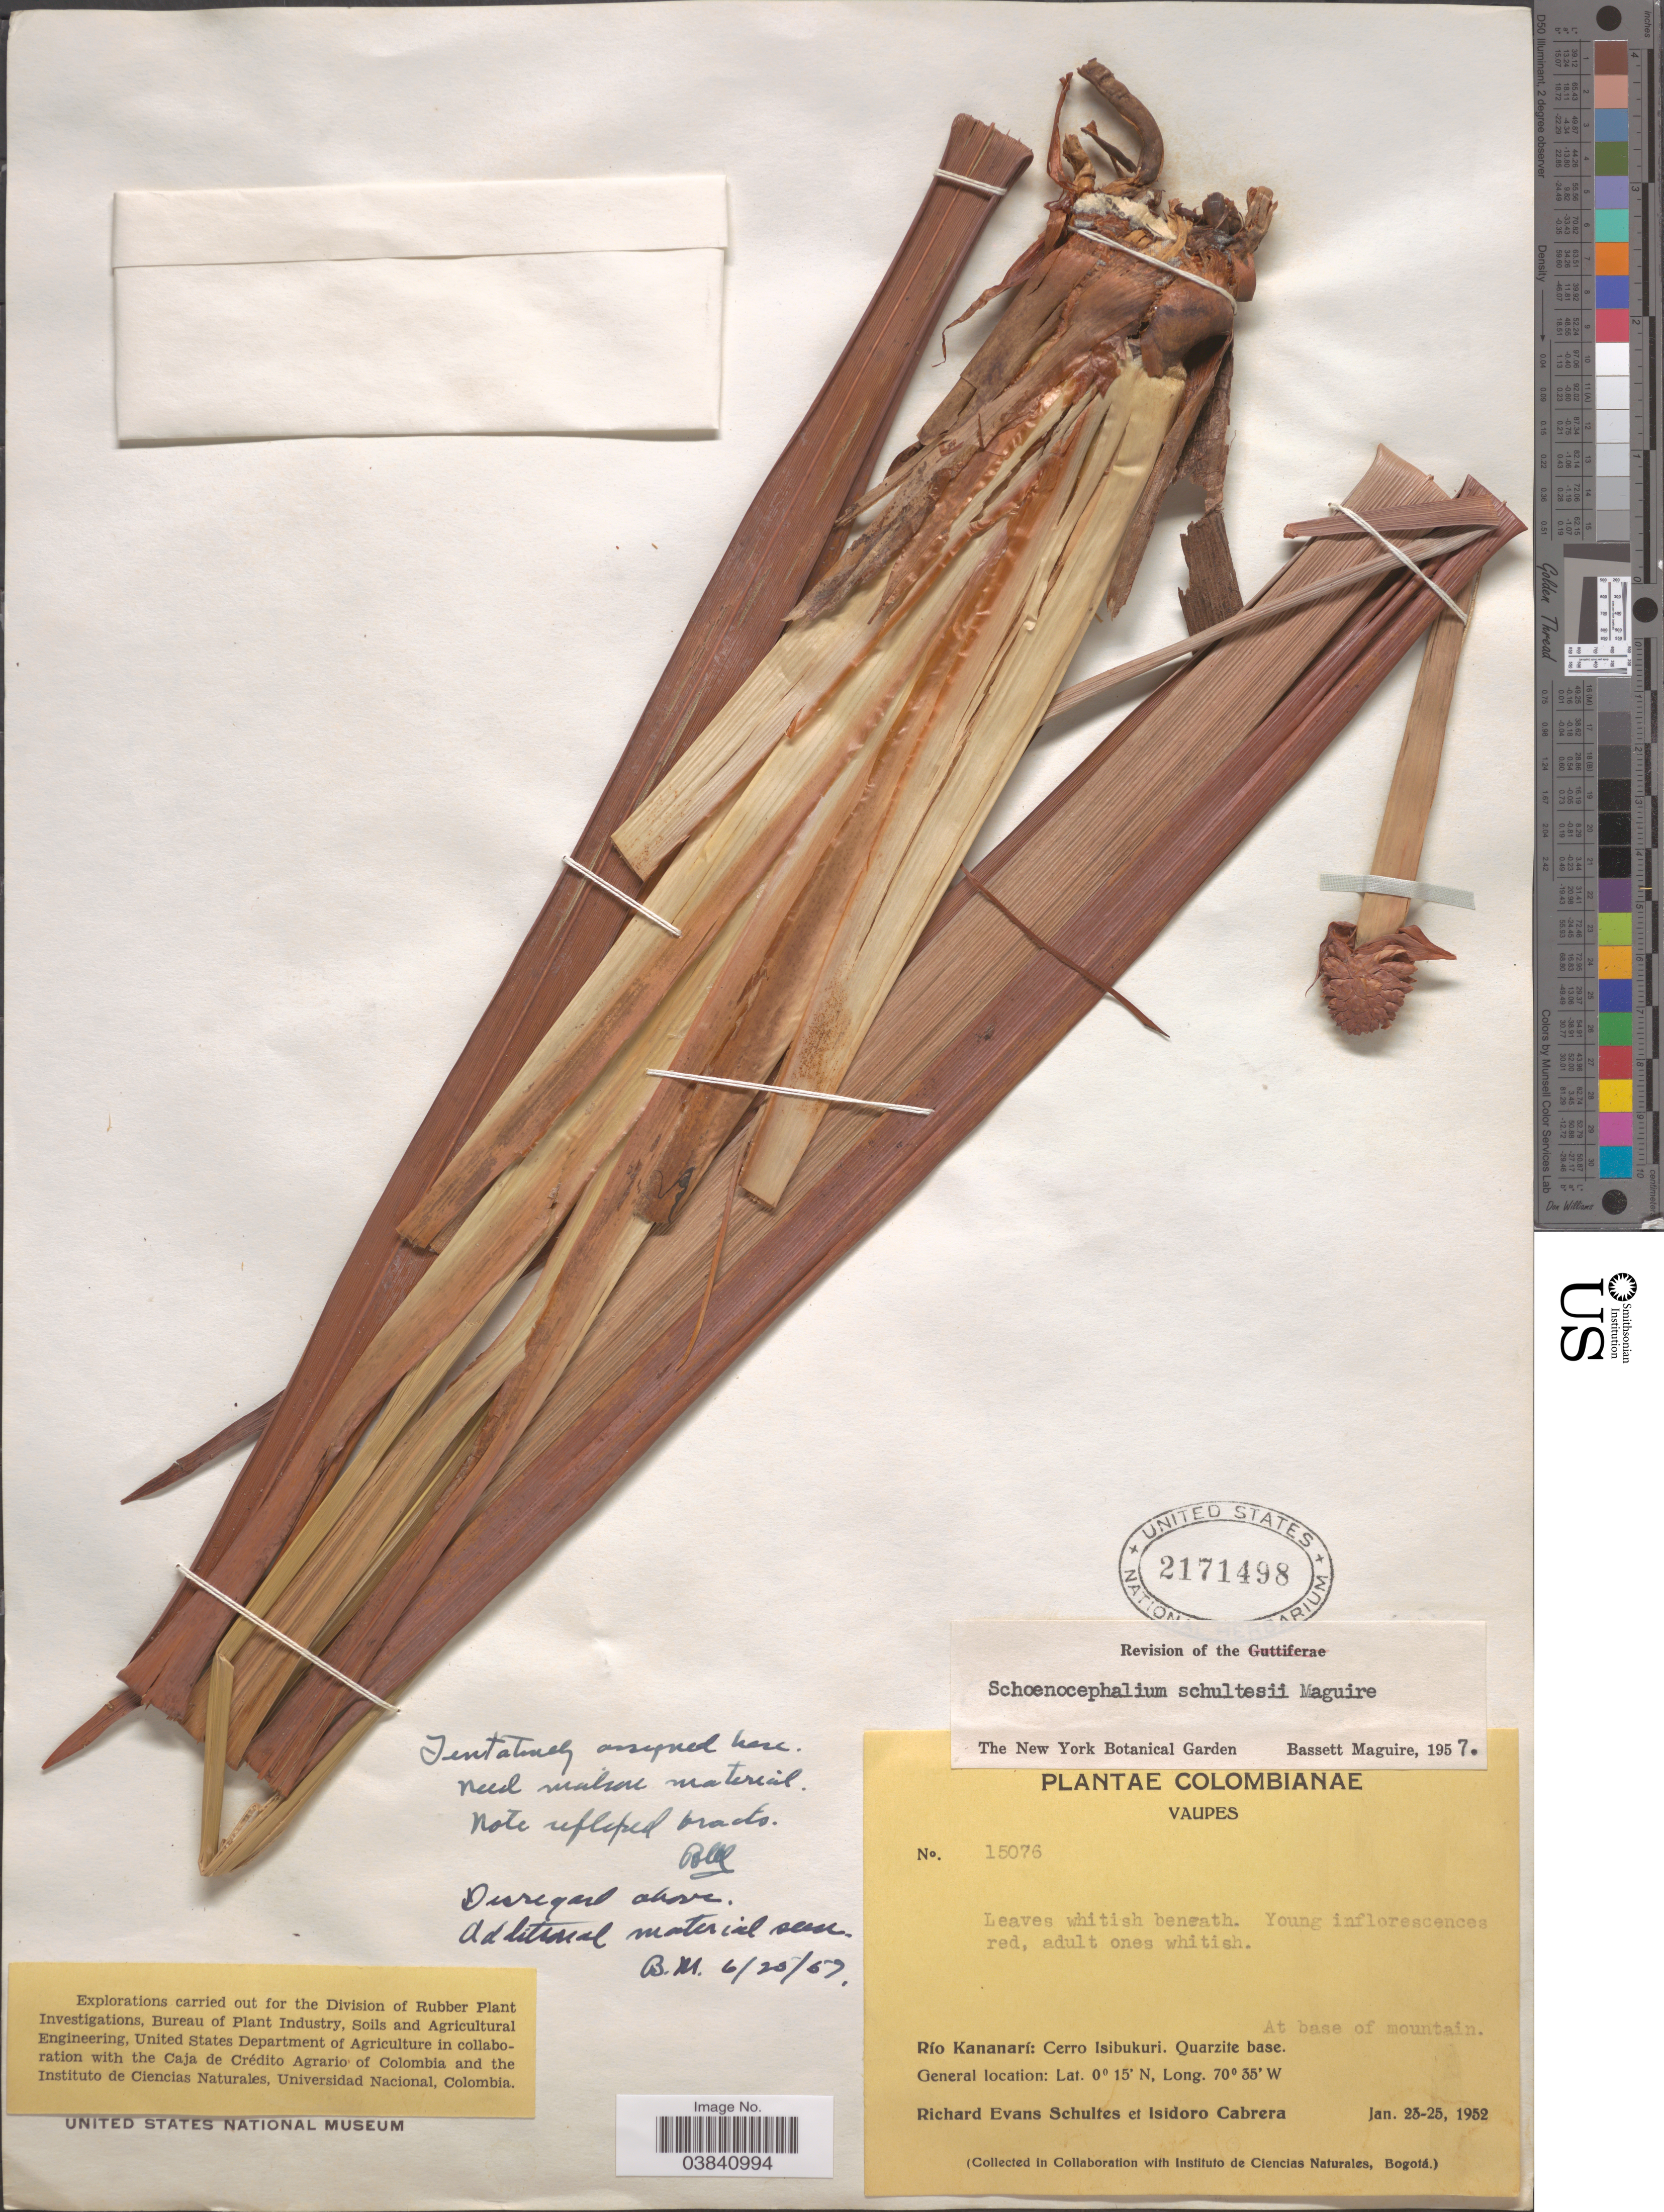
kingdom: Plantae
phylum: Tracheophyta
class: Liliopsida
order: Poales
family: Rapateaceae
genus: Schoenocephalium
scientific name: Schoenocephalium schultesii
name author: Maguire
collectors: R. E. Schultes & I. Cabrera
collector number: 15076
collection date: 1952-01-23/1952-01-25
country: Colombia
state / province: Vaupés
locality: Río Kananarí: Cerro Isibukuri. Quarzite base.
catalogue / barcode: US 2171498